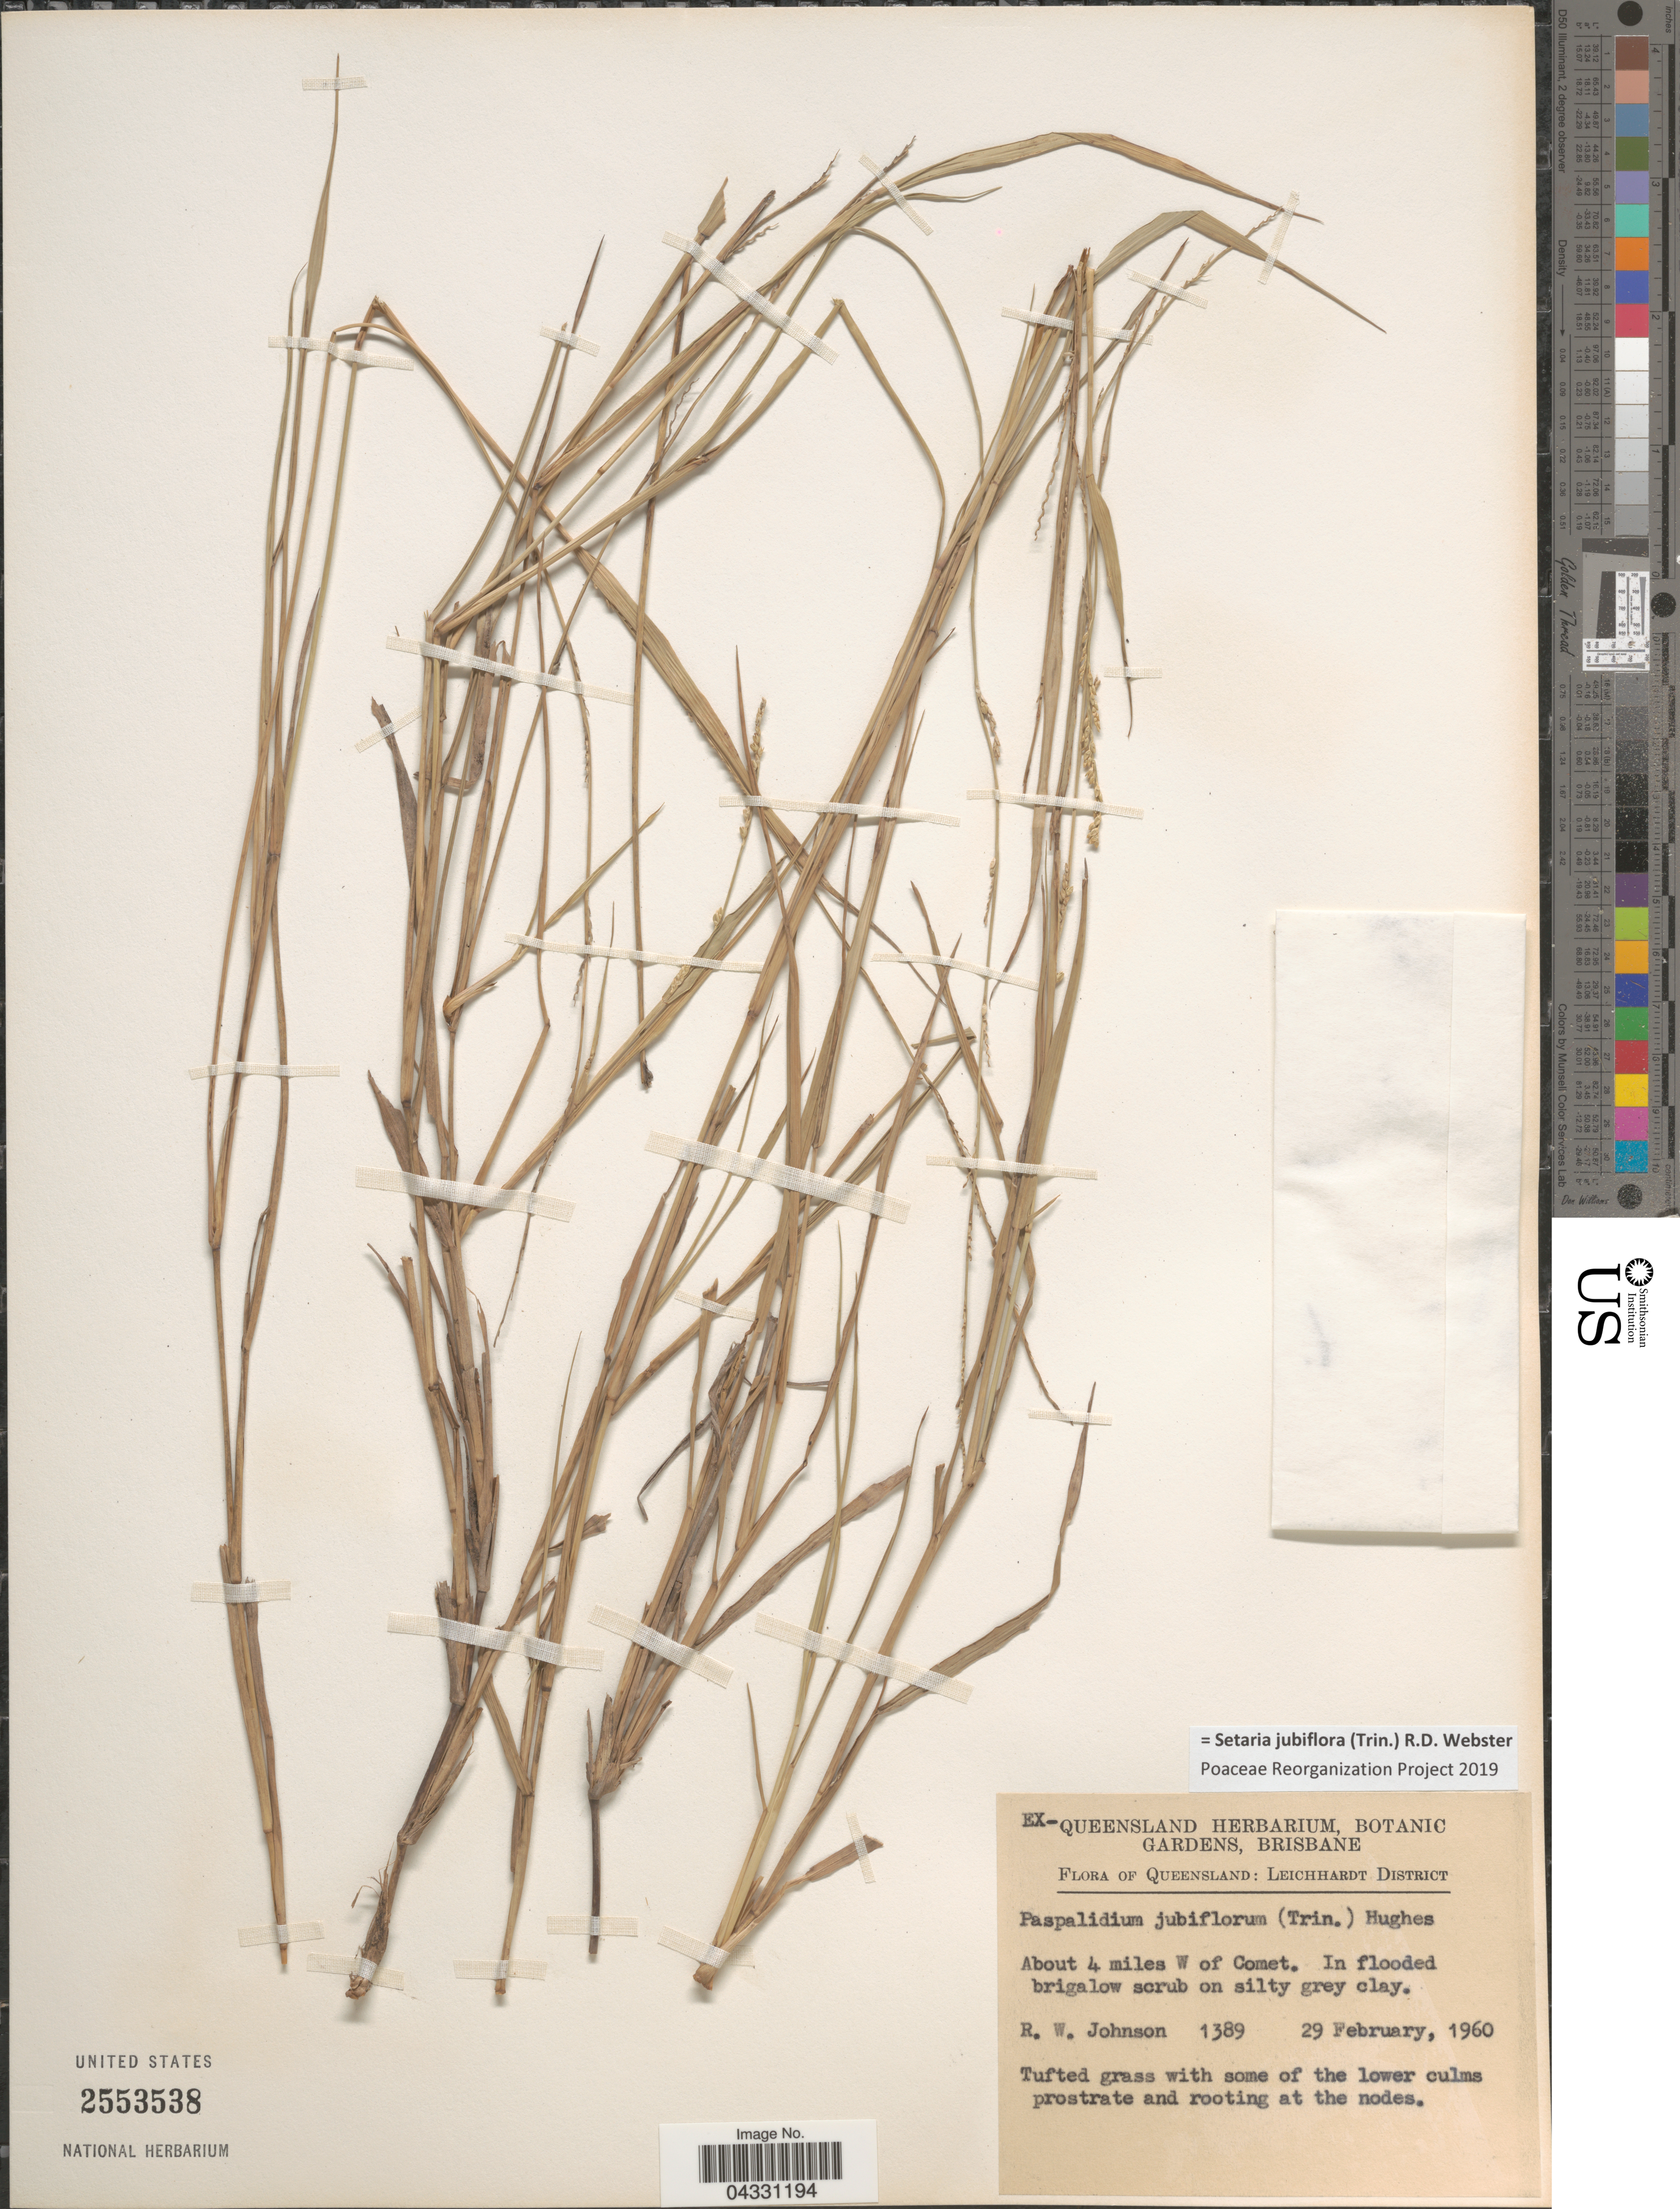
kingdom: Plantae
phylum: Tracheophyta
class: Liliopsida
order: Poales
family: Poaceae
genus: Setaria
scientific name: Setaria jubiflora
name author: (Trin.) R.D. Webster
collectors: R. W. Johnson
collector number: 1389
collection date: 1960-02-29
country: Australia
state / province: Queensland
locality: Leichhardt District. About 4 miles W of Comet.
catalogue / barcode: US 2553538